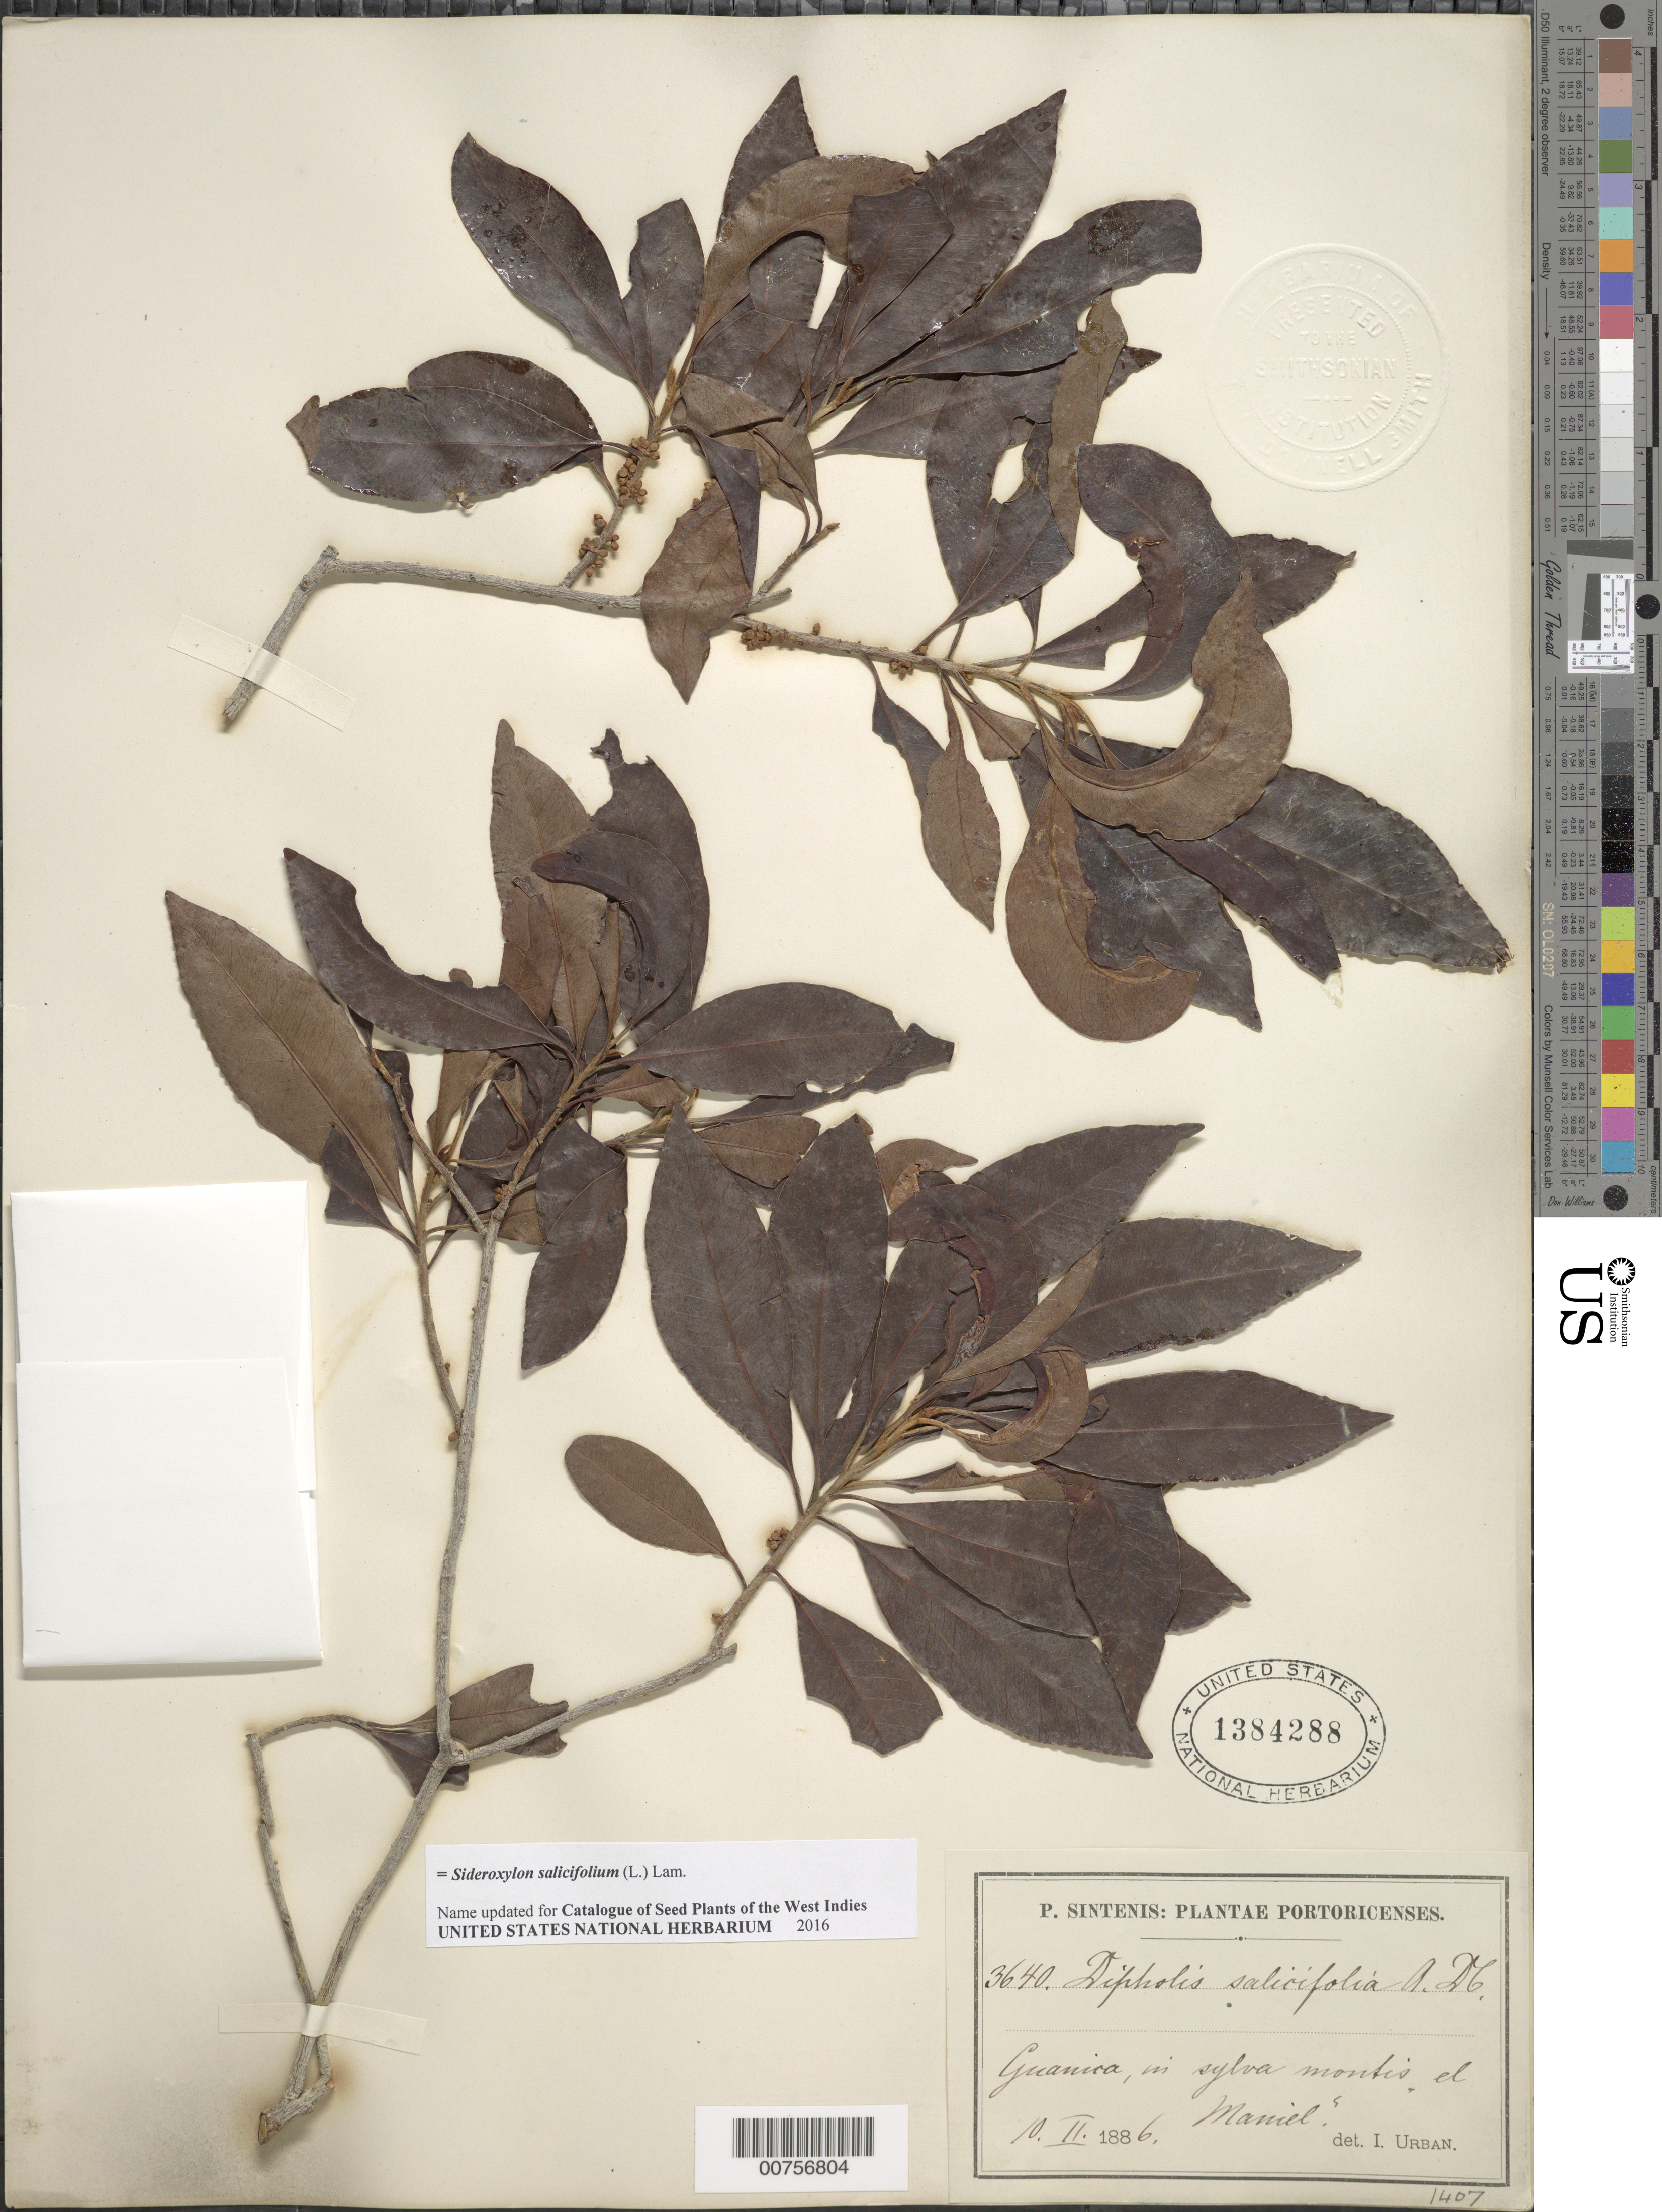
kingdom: Plantae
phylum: Tracheophyta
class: Magnoliopsida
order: Ericales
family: Sapotaceae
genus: Sideroxylon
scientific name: Sideroxylon salicifolium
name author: (L.) Lam.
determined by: Urban, Ignatz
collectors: P. Sintenis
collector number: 3640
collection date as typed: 10 Feb 1886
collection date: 1886-02-10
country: Puerto Rico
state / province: Guánica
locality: Guanica, in sylva montis el Maniel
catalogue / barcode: US 1384288